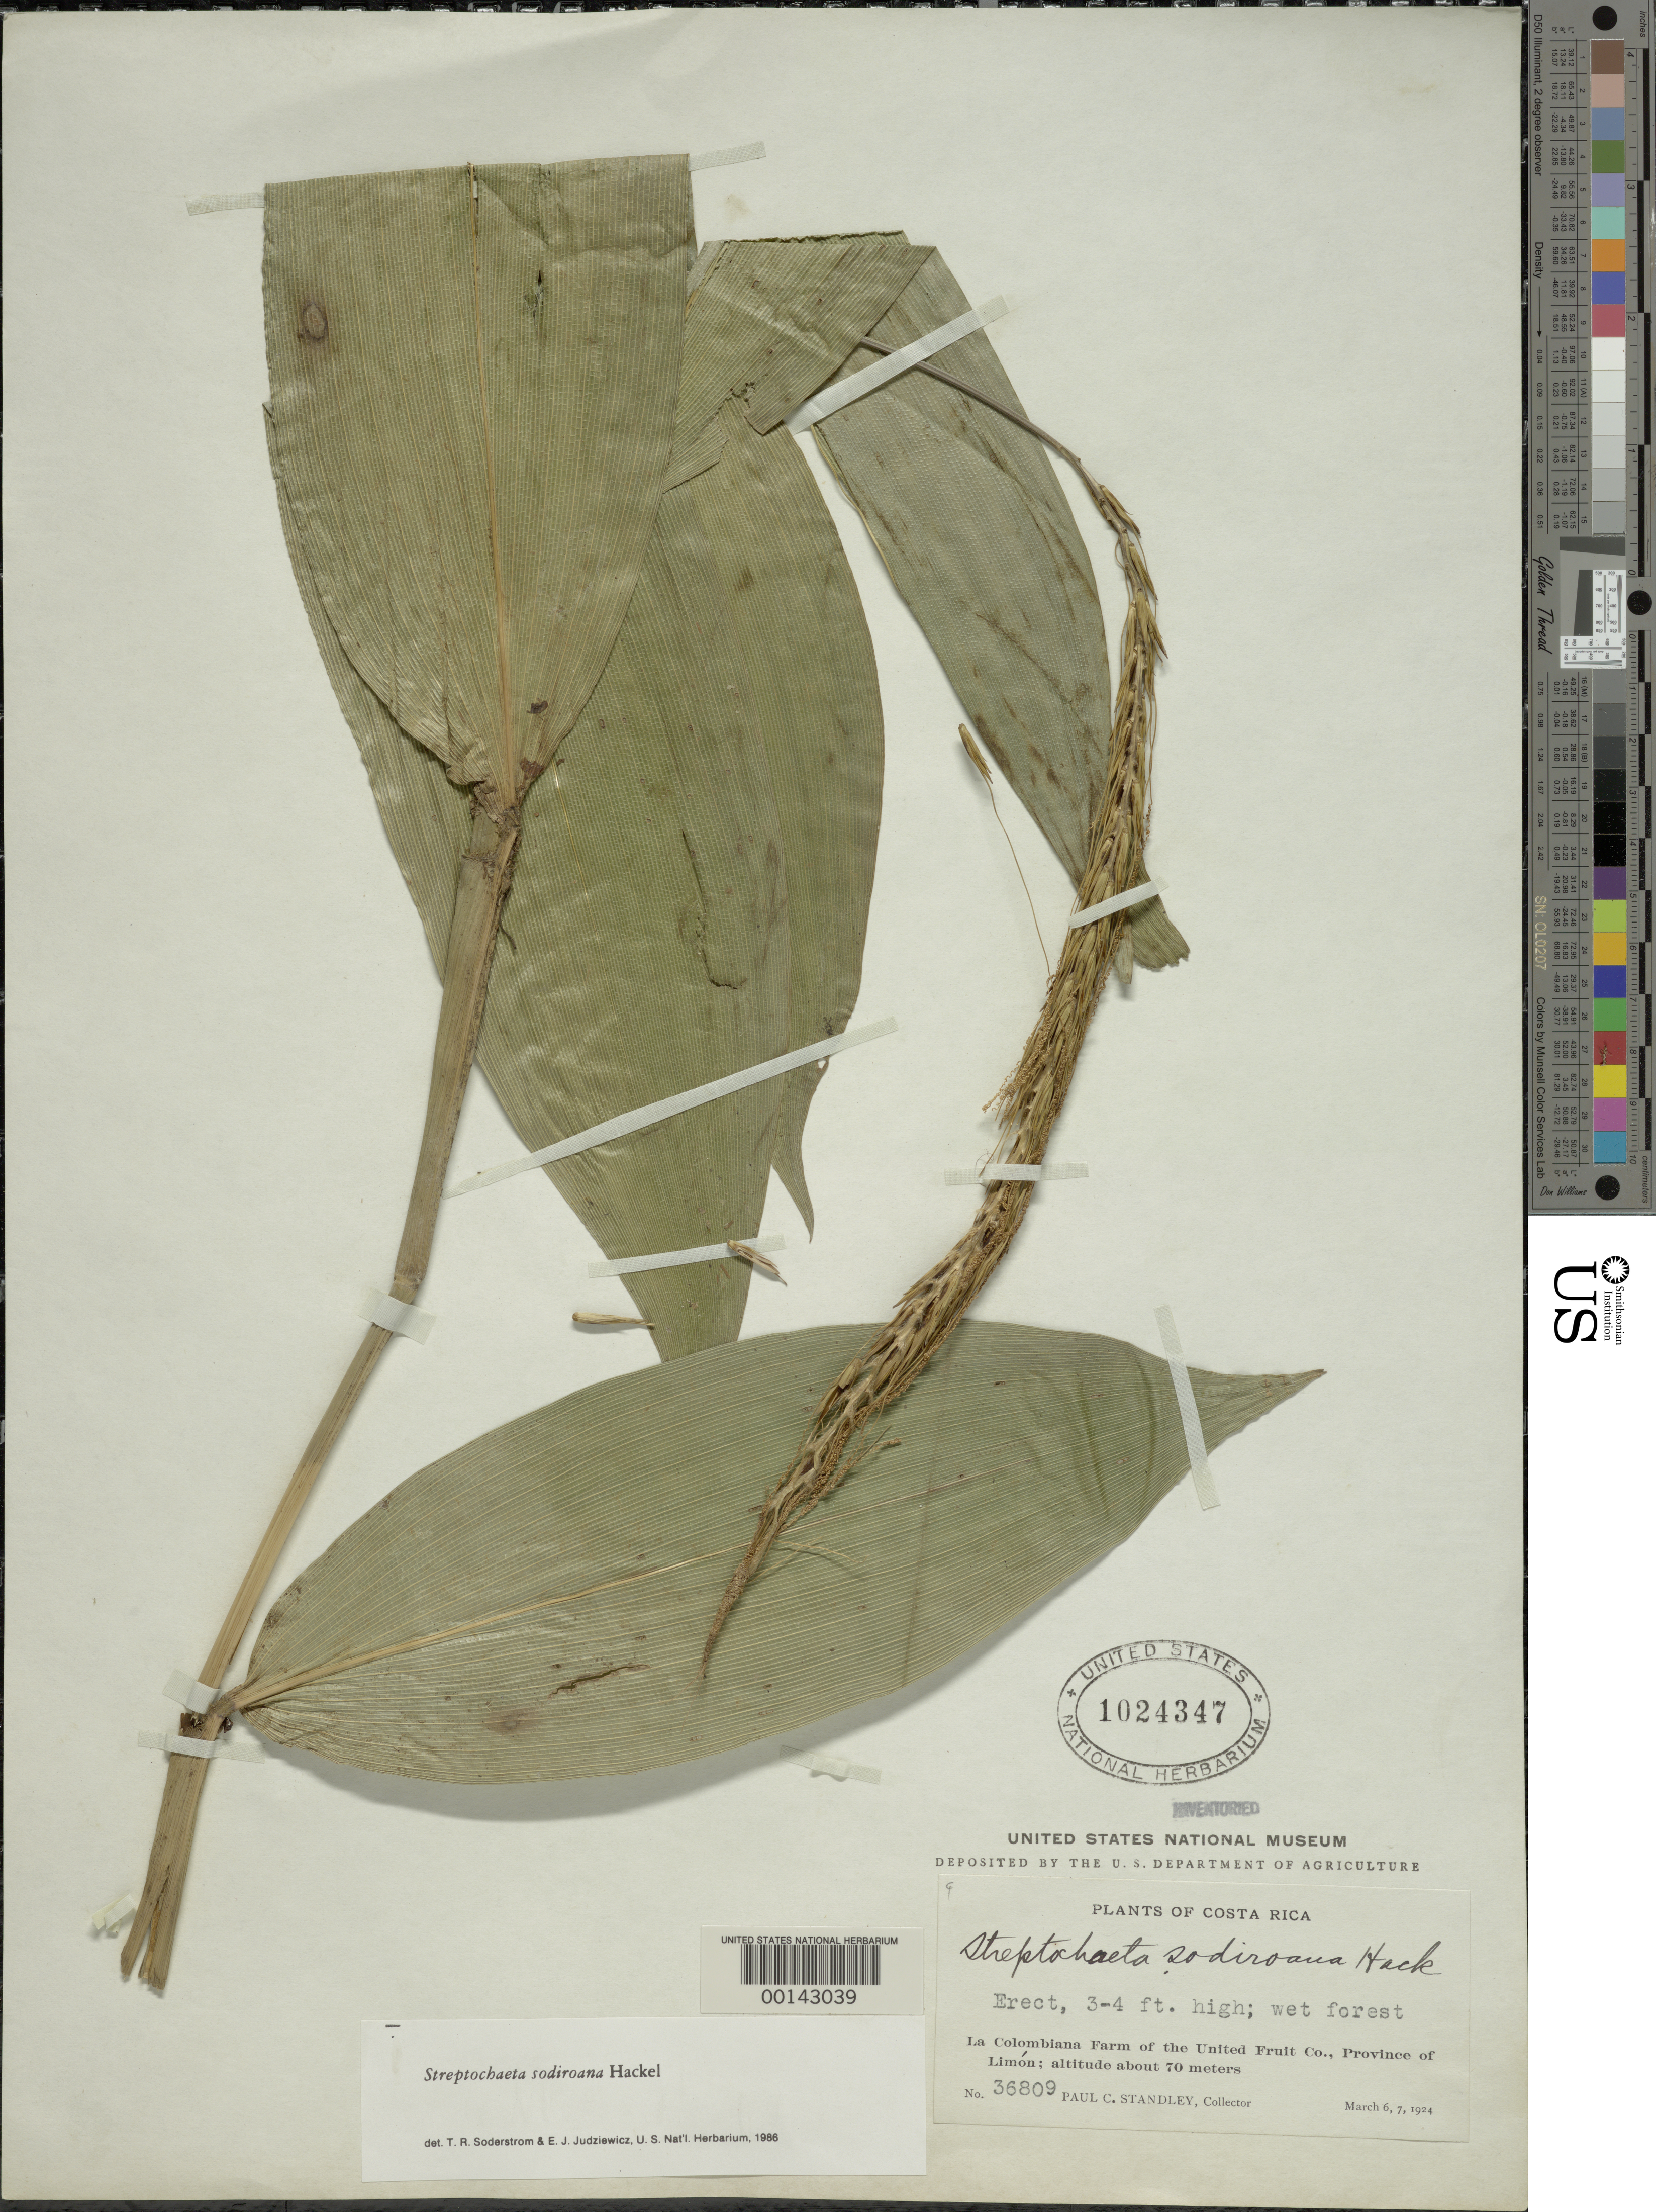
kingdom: Plantae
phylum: Tracheophyta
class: Liliopsida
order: Poales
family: Poaceae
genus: Streptochaeta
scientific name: Streptochaeta sodiroana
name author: Hack.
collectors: P. C. Standley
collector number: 36809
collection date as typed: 06 Mar 1924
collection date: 1924-03-06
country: Costa Rica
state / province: Limón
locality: United fruit co, la colombiana farm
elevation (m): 70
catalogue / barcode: US 1024347